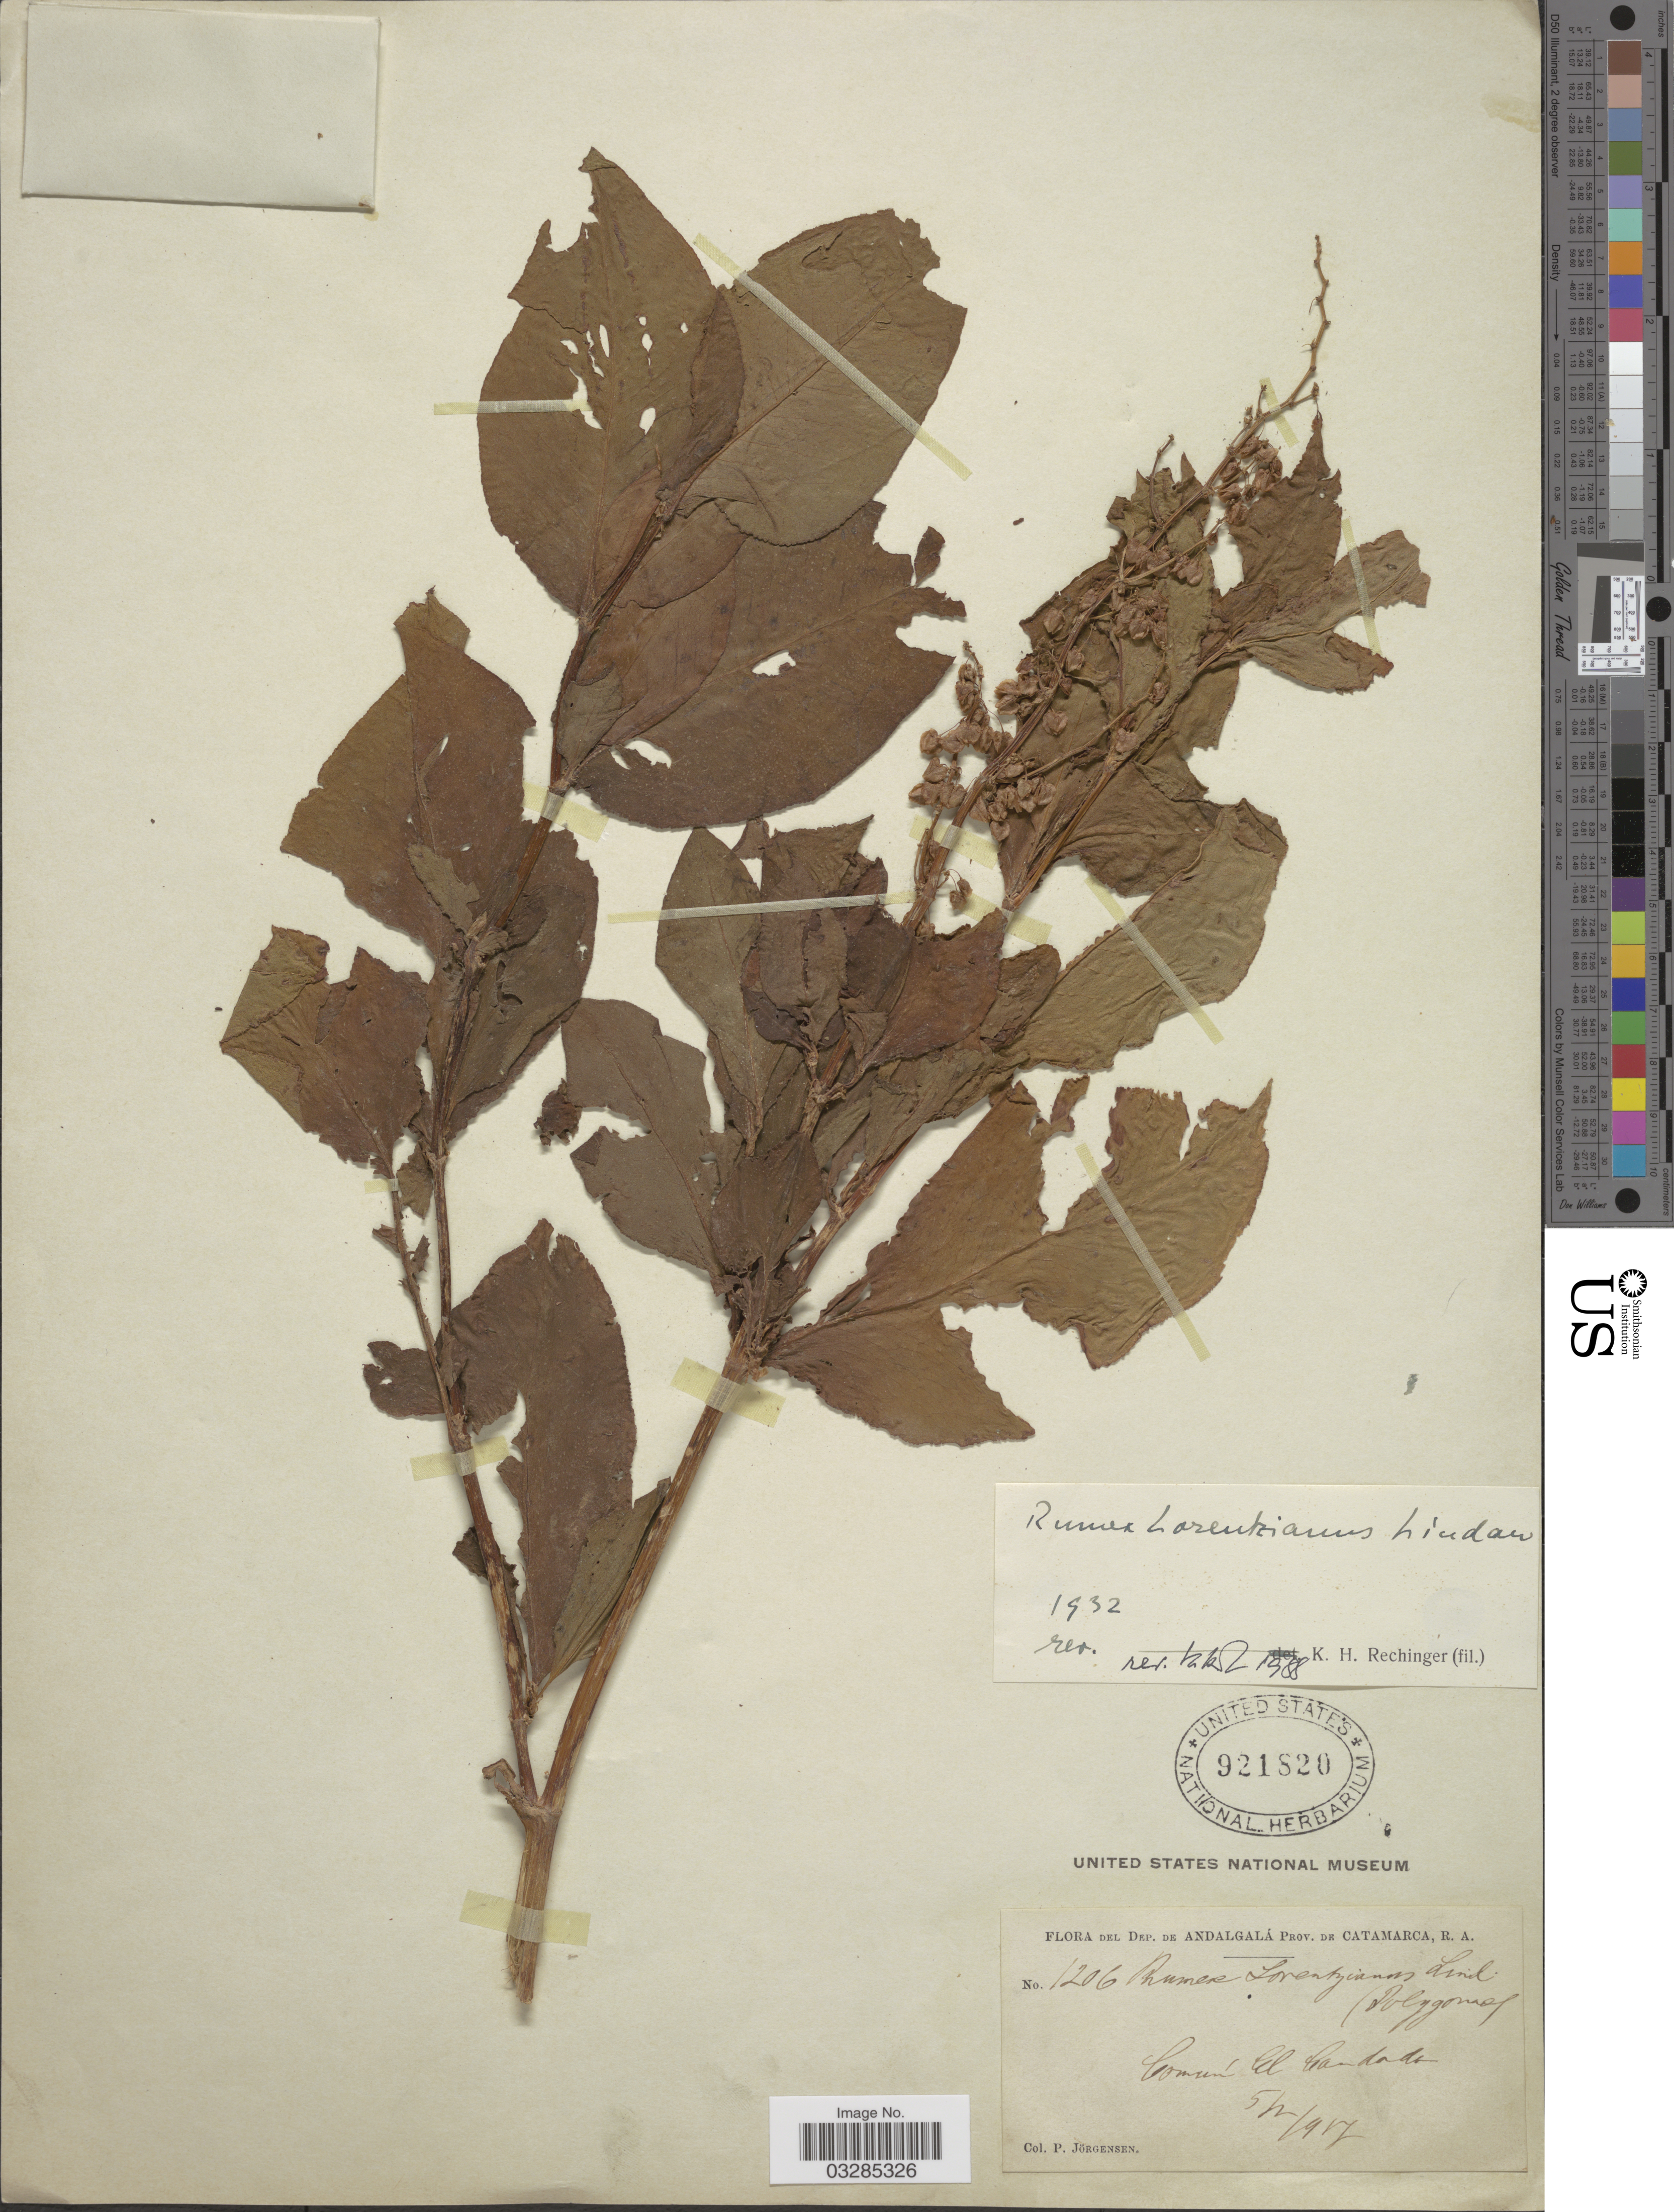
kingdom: Plantae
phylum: Tracheophyta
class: Magnoliopsida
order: Caryophyllales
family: Polygonaceae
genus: Rumex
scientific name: Rumex lorentzianus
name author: Lindau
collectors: P. Jörgensen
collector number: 1206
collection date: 1917-02-05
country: Argentina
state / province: Catamarca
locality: Dep. de Andalgalá. Común El Candado.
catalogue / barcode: US 921820